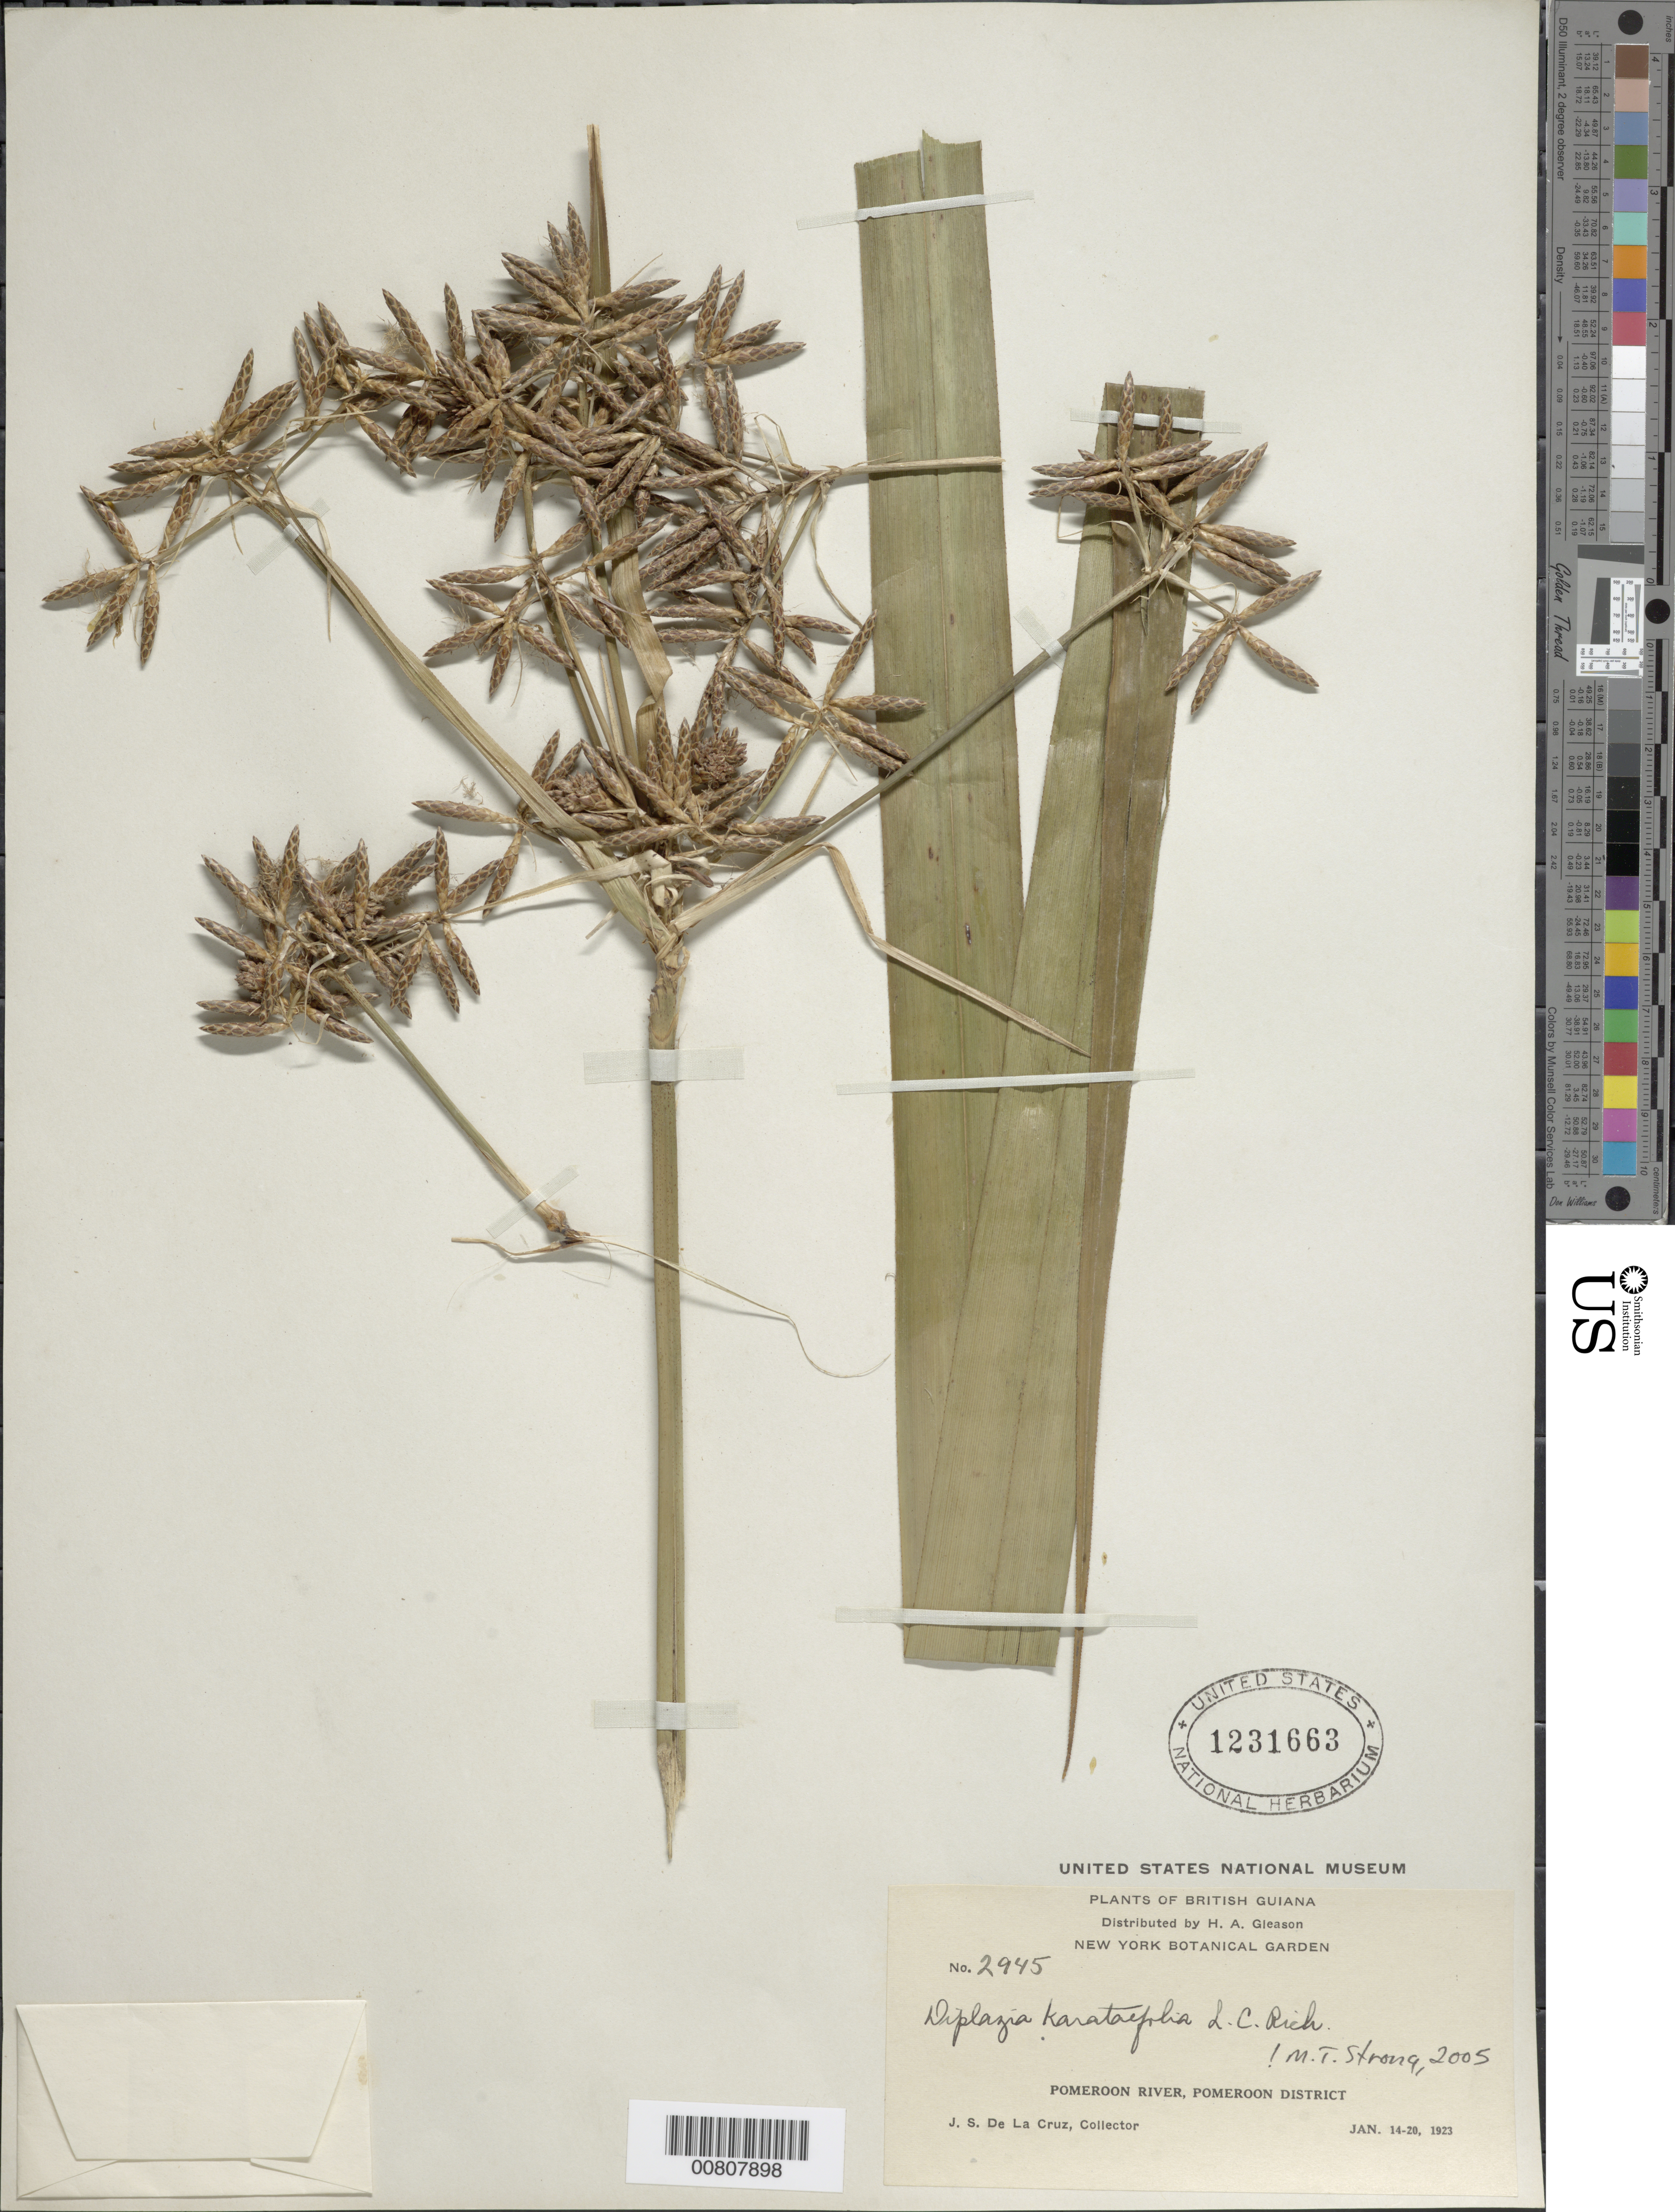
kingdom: Plantae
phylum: Tracheophyta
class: Liliopsida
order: Poales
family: Cyperaceae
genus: Diplasia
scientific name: Diplasia karatifolia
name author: Rich.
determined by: Strong, M. T., (US), Smithsonian Institution - National Museum of Natural History (UNITED STATES)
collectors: J. S. de la Cruz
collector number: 2945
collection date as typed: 14-Jan-23 to 20-Jan-23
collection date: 1923-01-14/1923-01-20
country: Guyana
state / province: Pomeroon-Supenaam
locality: Pomeroon R.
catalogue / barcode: US 1231663